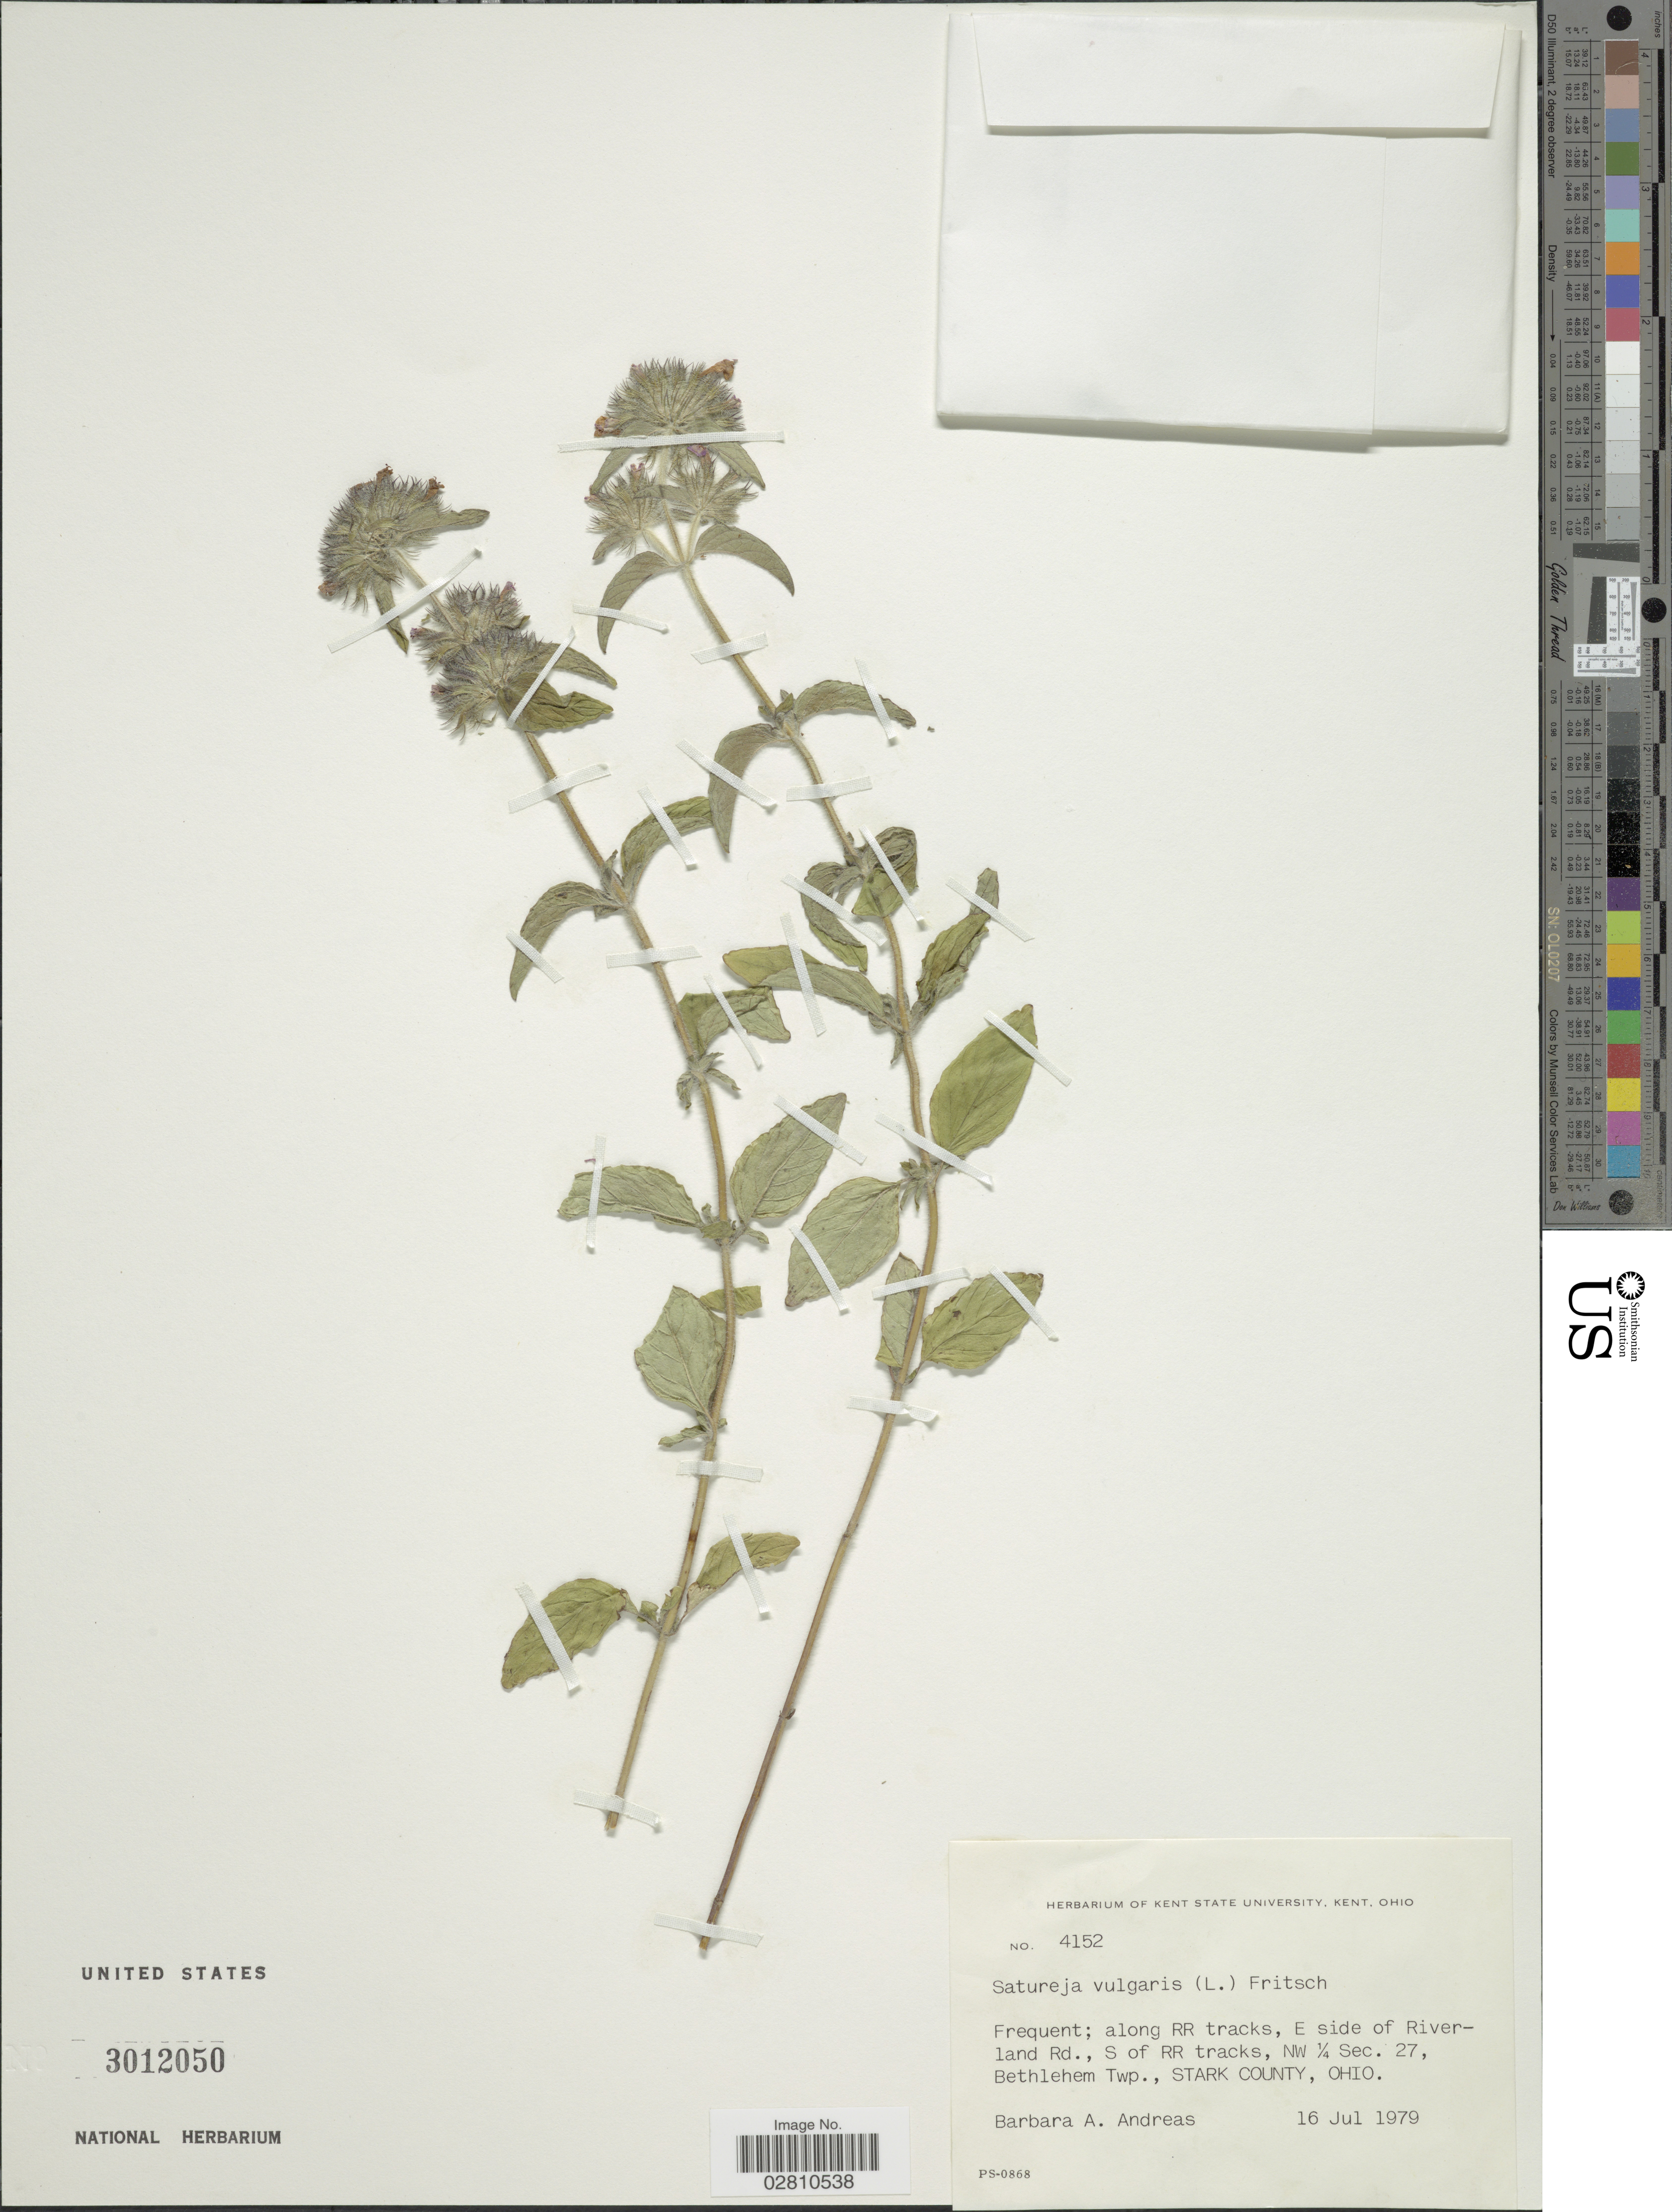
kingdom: Plantae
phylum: Tracheophyta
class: Magnoliopsida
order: Lamiales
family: Lamiaceae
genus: Clinopodium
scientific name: Clinopodium vulgare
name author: L.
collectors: B. A. Andreas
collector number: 4152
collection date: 1979-07-16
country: United States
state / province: Ohio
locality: Along RR tracks, E side of Riverland Rd., S of RR tracks, NW 1/4 Sec. 27, Bethlehem twp., Stark County.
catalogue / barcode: US 3012050